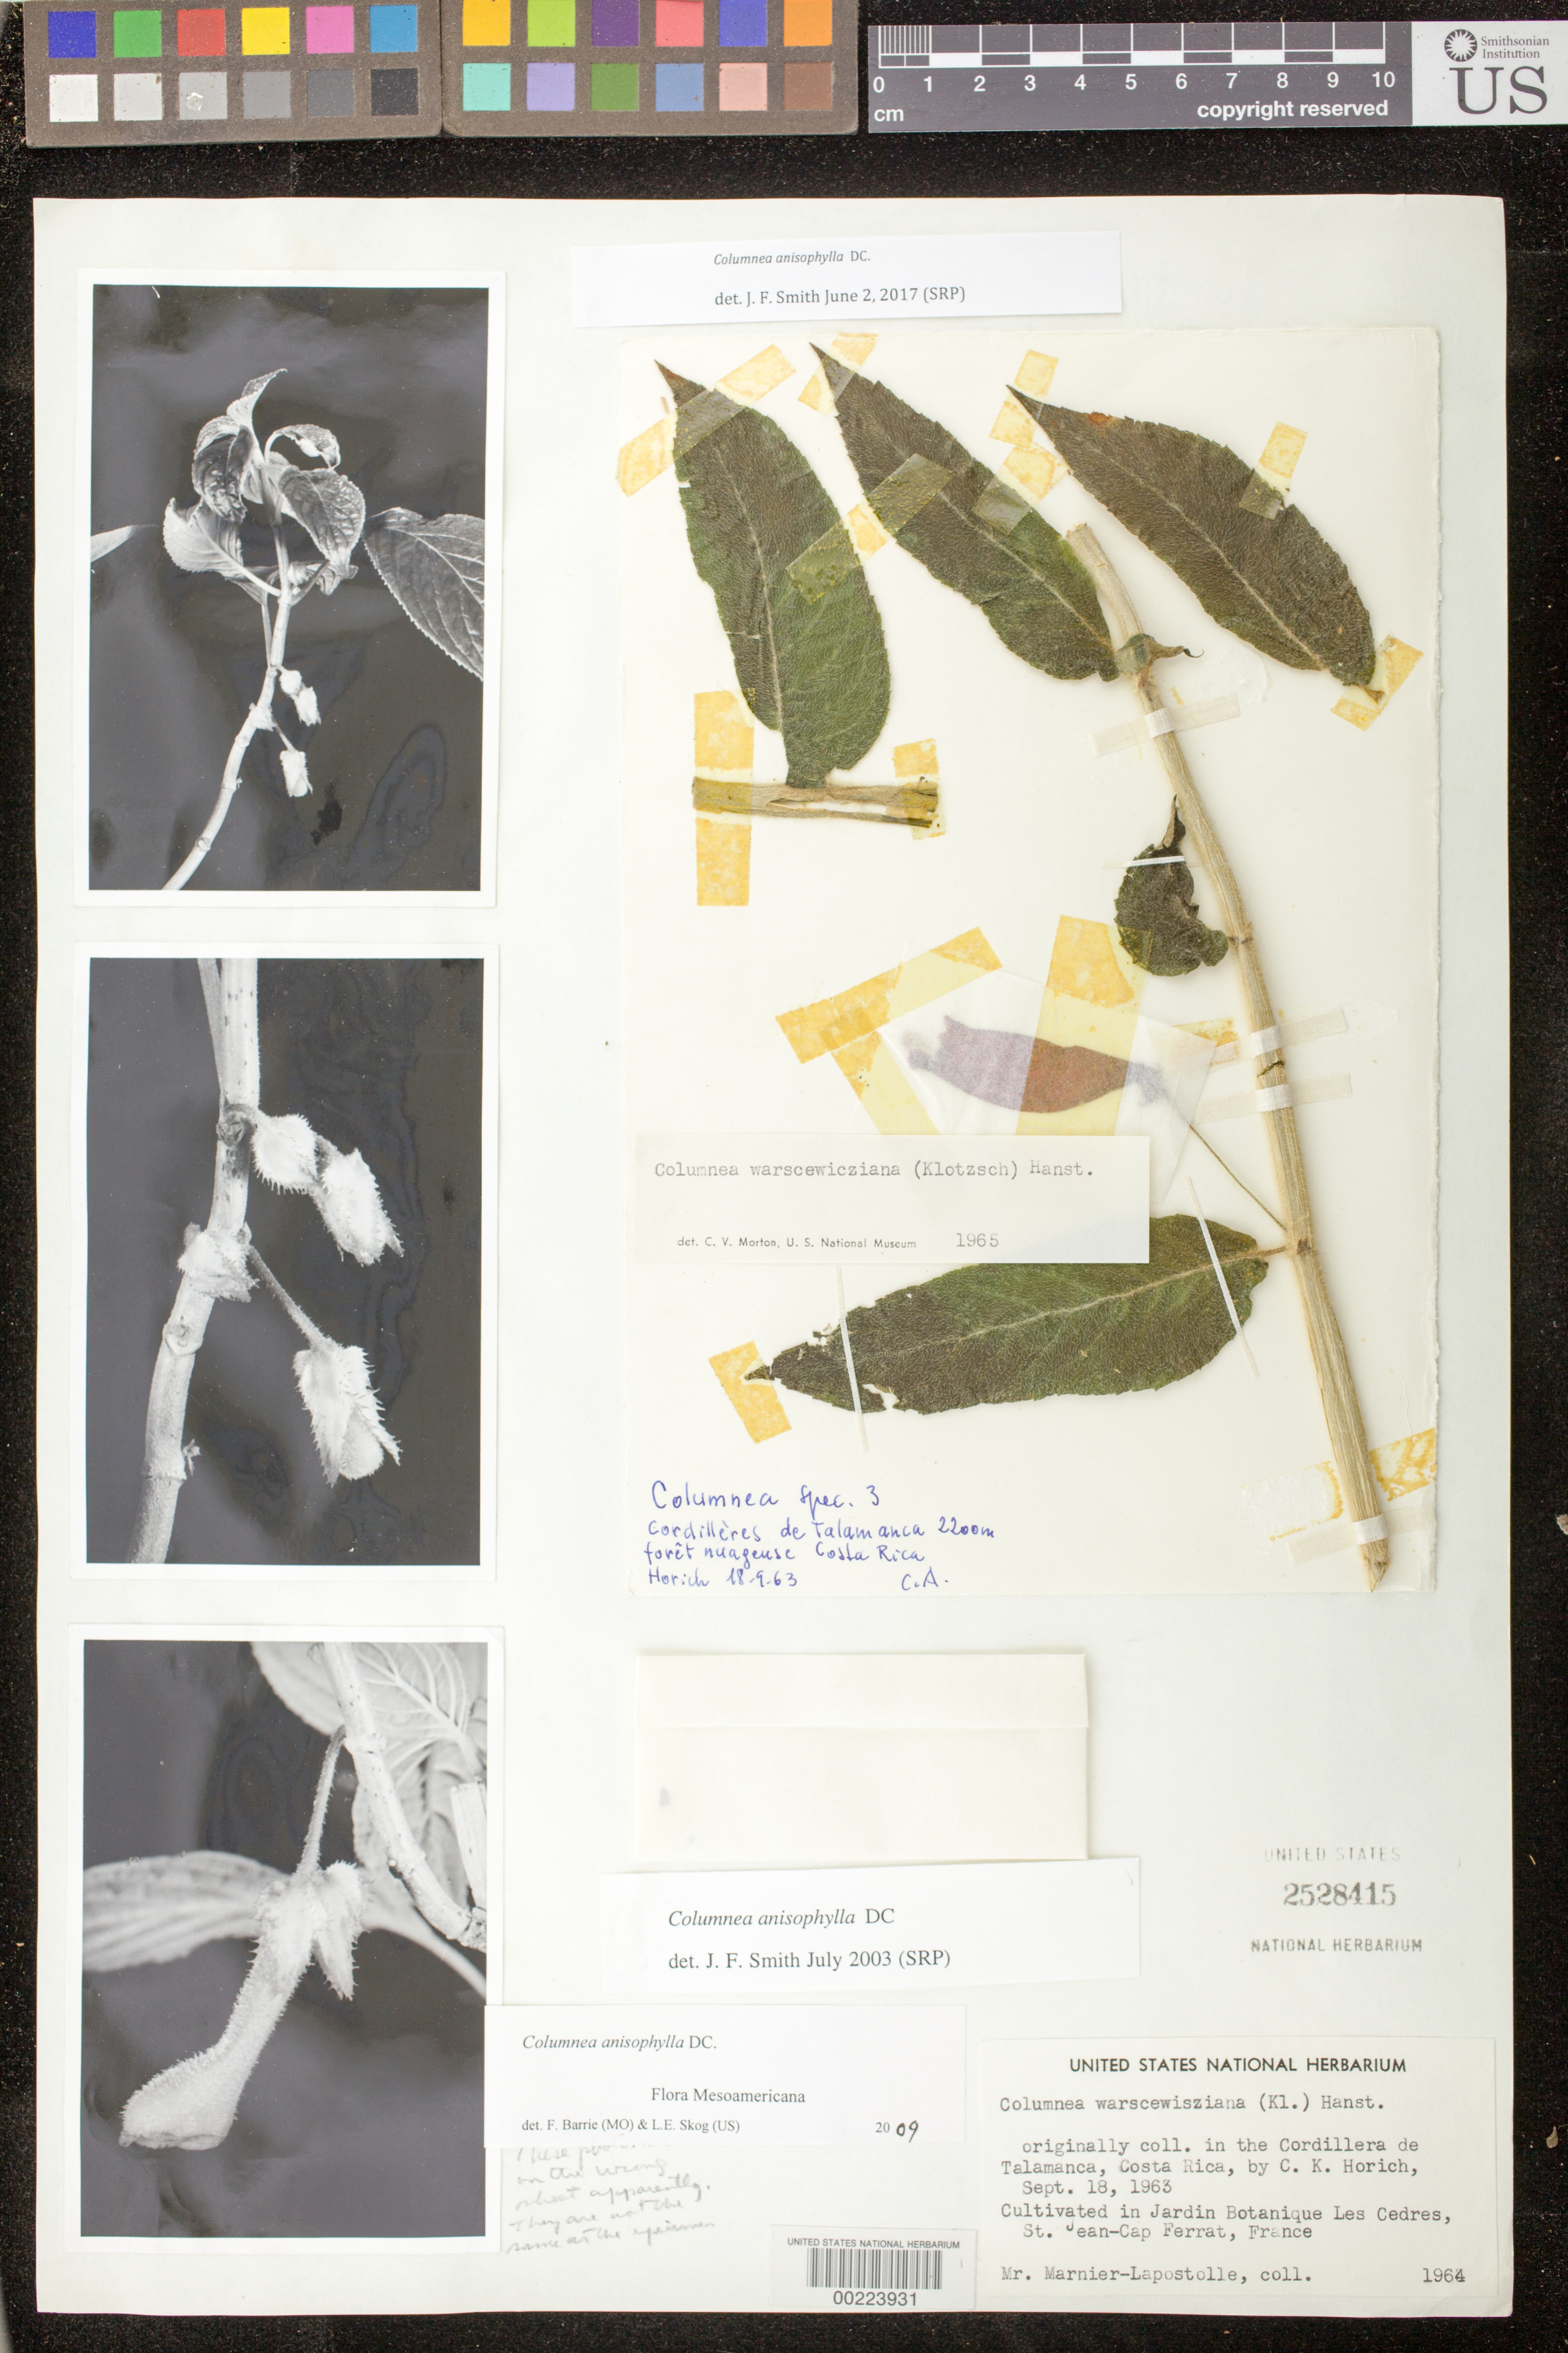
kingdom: Plantae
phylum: Tracheophyta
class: Magnoliopsida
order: Lamiales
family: Gesneriaceae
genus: Columnea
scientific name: Columnea anisophylla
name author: DC.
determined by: Smith, J. F.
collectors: J. Marnier-Lapostolle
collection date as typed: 1964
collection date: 1964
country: Costa Rica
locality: Cult. in Jardin Botanique Les Cedres, St. Jean-Cap Ferrat, France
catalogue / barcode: US 2528415